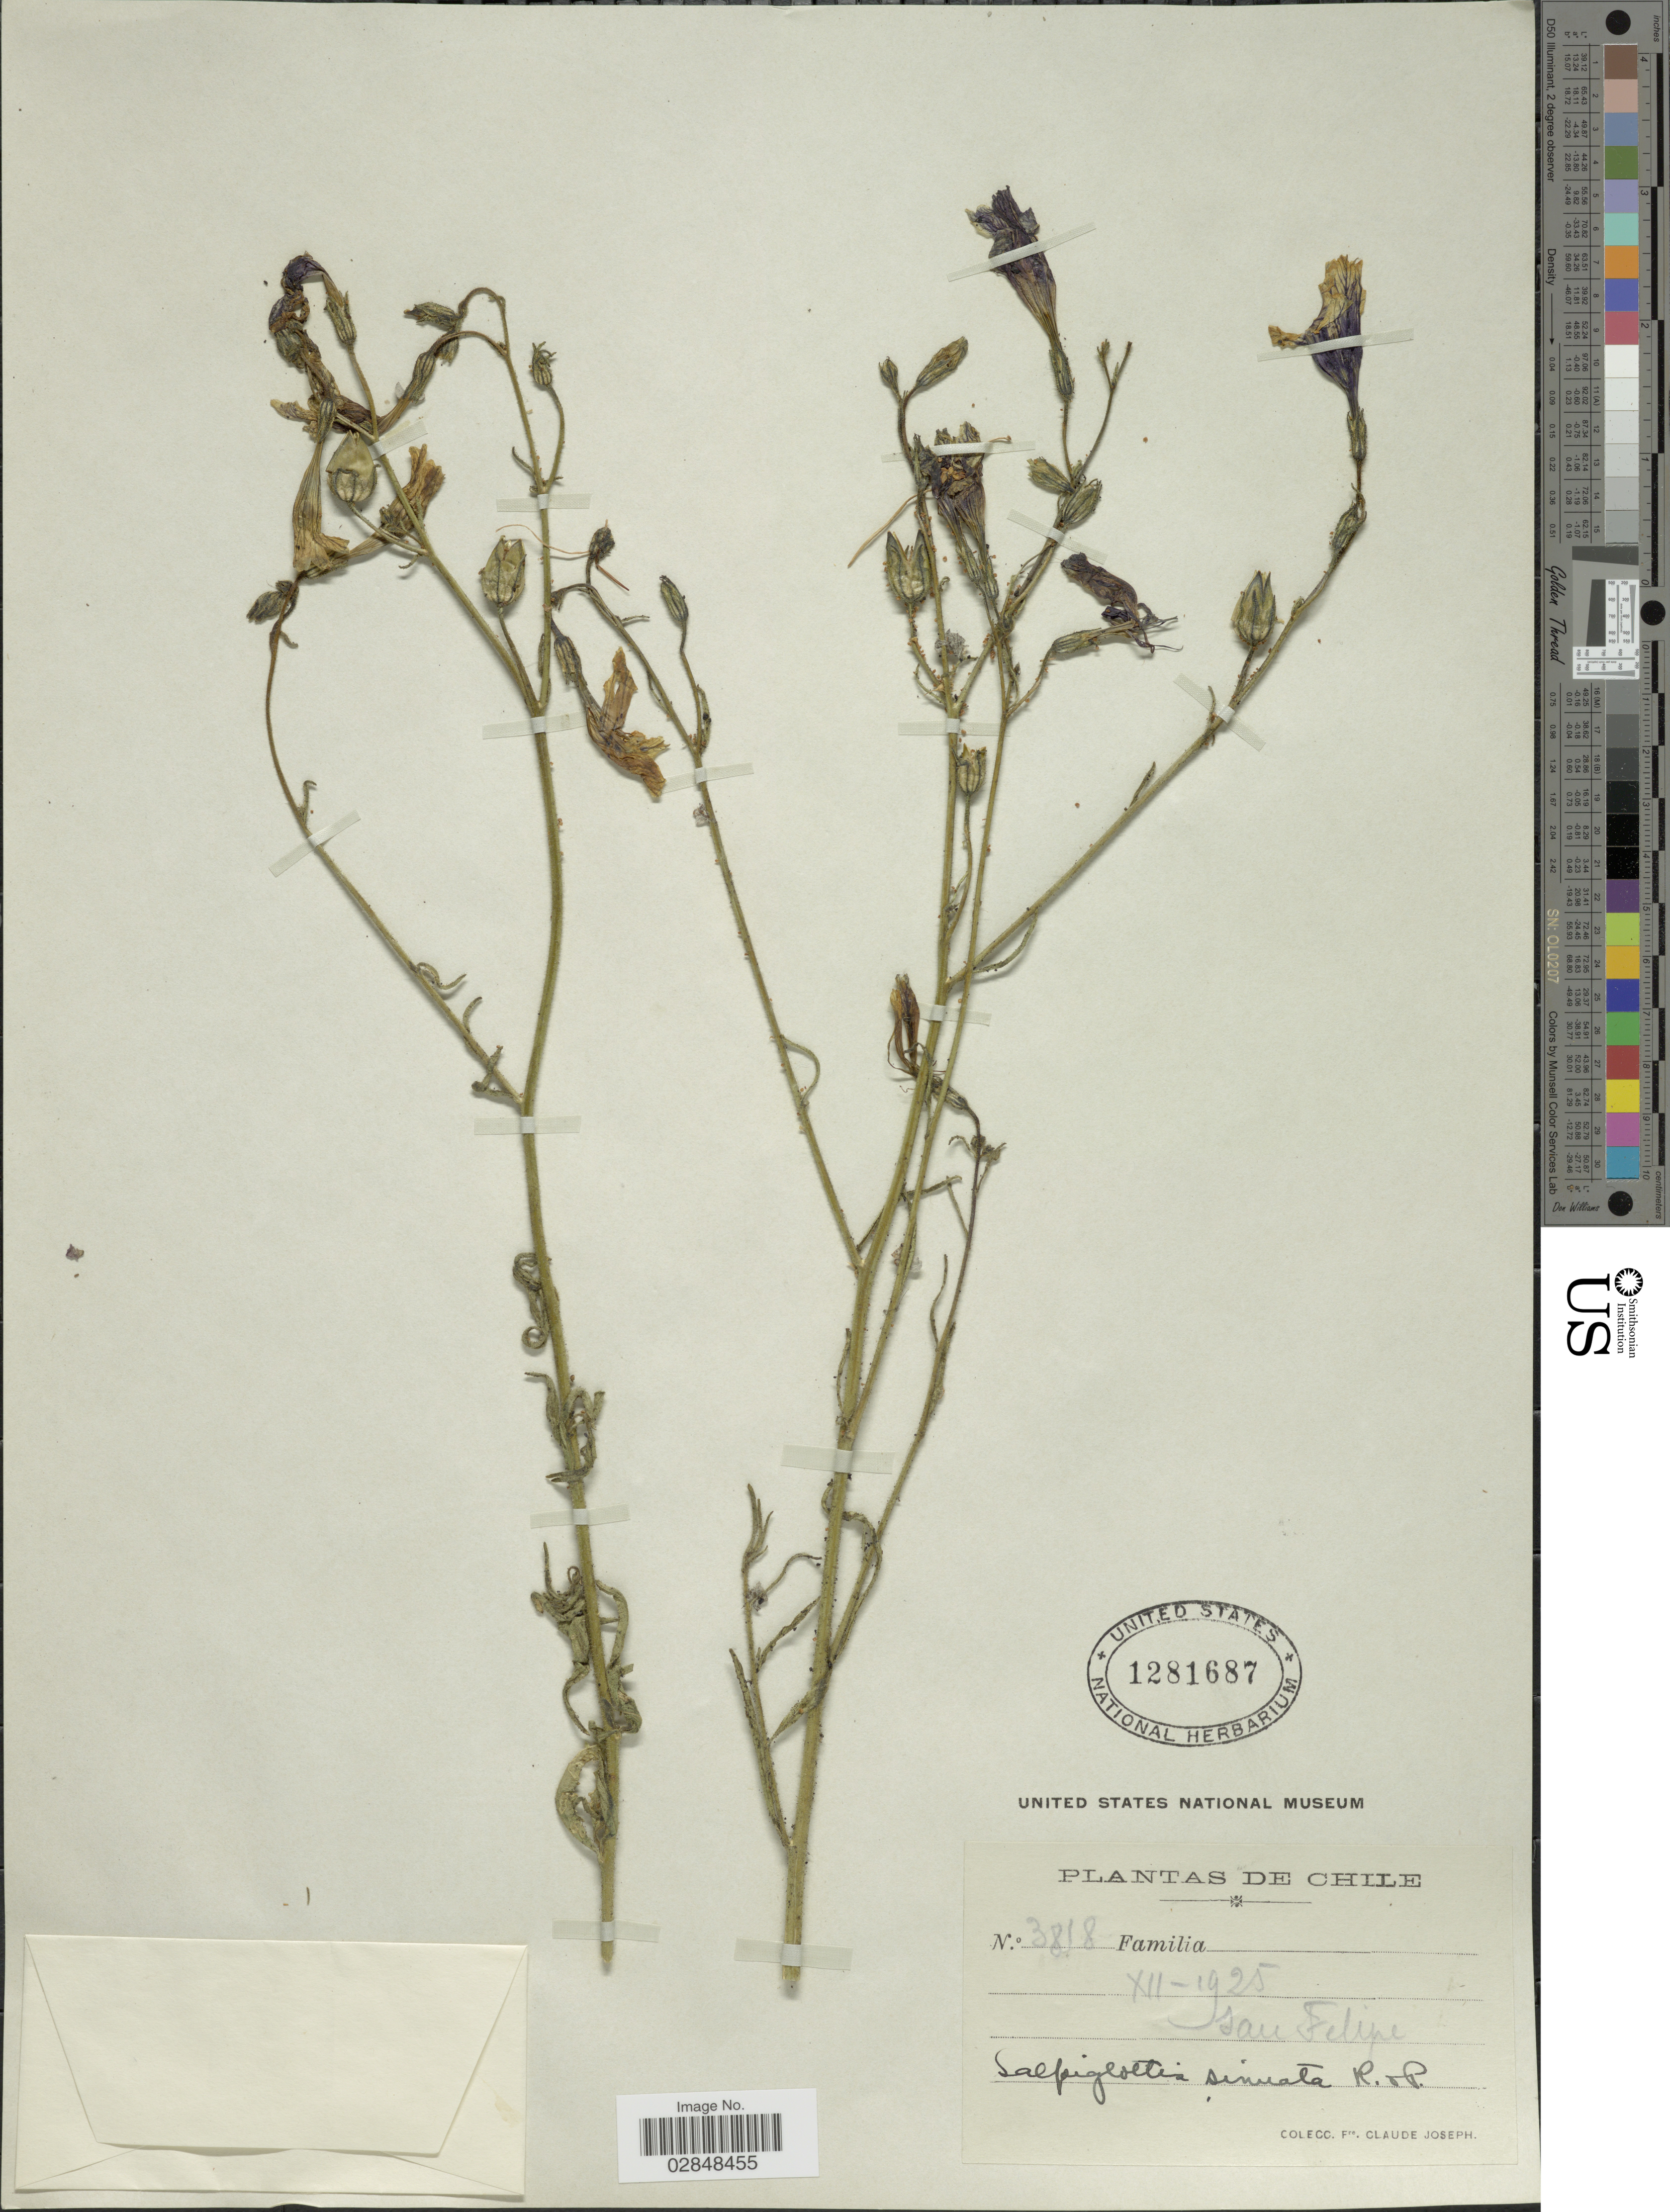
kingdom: Plantae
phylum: Tracheophyta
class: Magnoliopsida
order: Solanales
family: Solanaceae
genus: Salpiglossis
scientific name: Salpiglossis sinuata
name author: Ruiz & Pav.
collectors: Bro. Claude-Joseph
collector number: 3818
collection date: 1925-12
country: Chile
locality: San Felipe.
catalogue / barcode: US 1281687